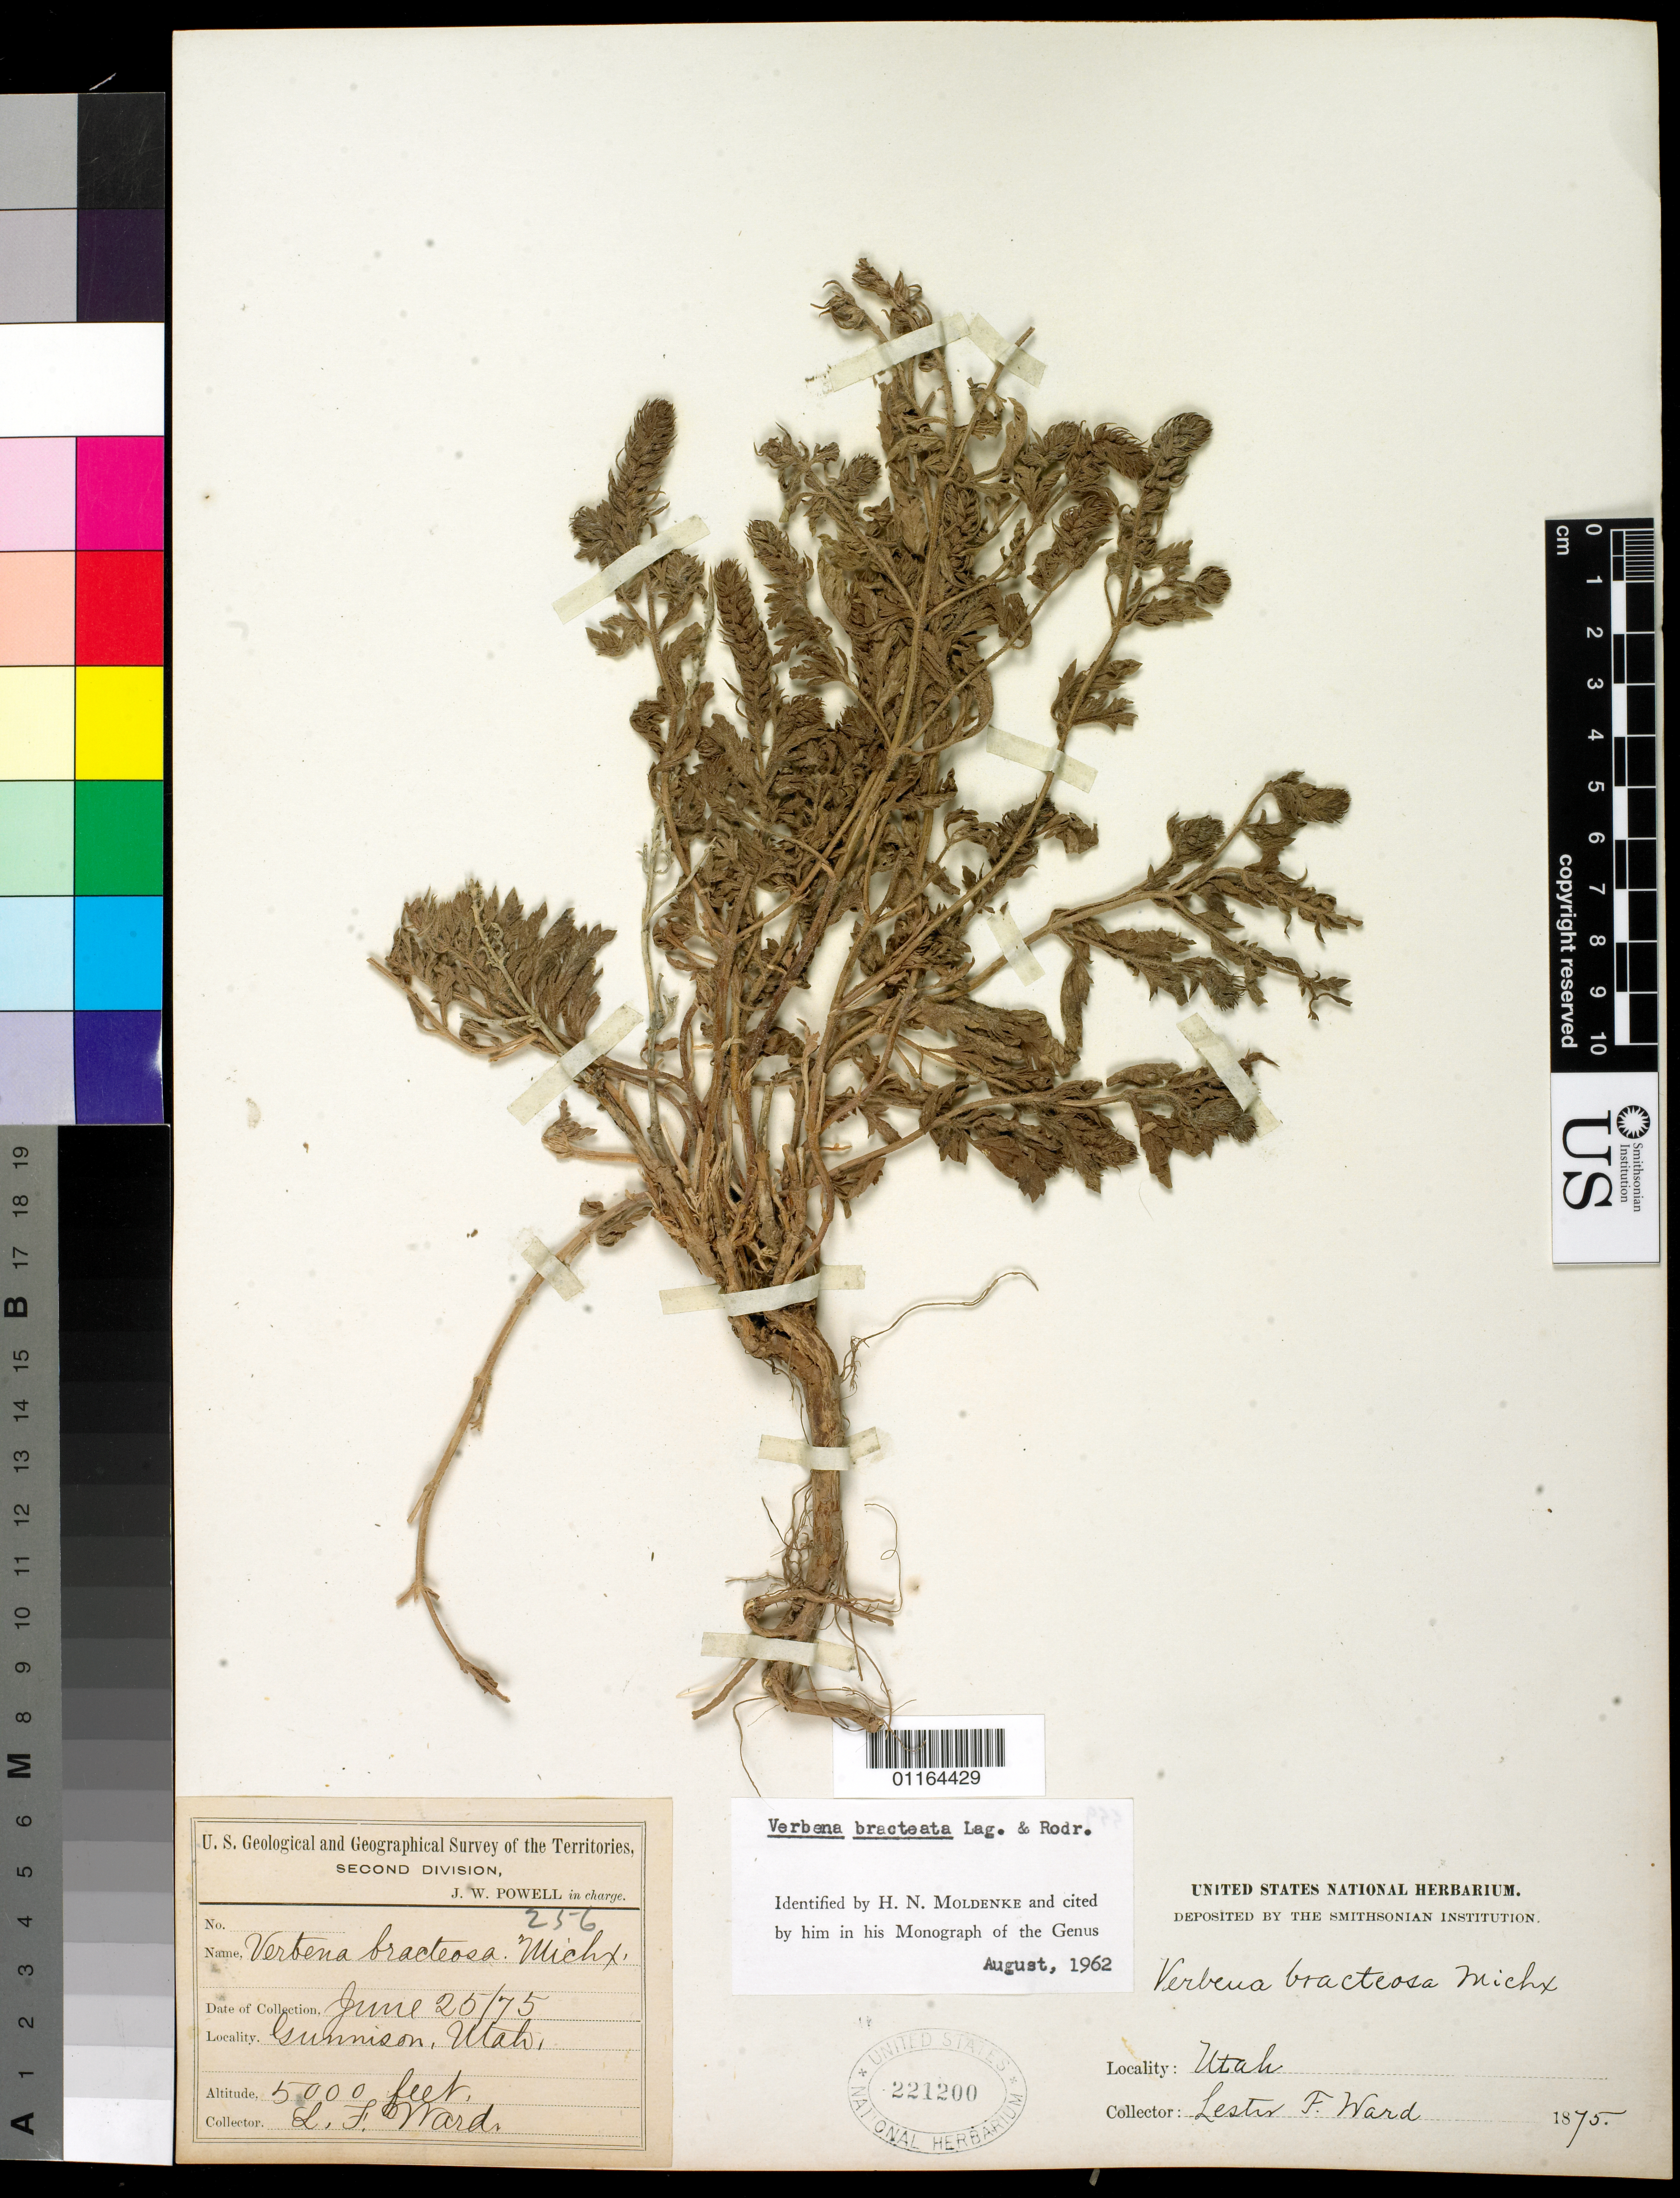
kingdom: Plantae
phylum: Tracheophyta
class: Magnoliopsida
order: Lamiales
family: Verbenaceae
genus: Verbena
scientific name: Verbena bracteata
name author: Cav. ex Lag. & Rodr.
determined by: Moldenke, H. N.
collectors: L. F. Ward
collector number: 256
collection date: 1875-06-25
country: United States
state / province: Utah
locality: Gunnison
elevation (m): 1524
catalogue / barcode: US 221200